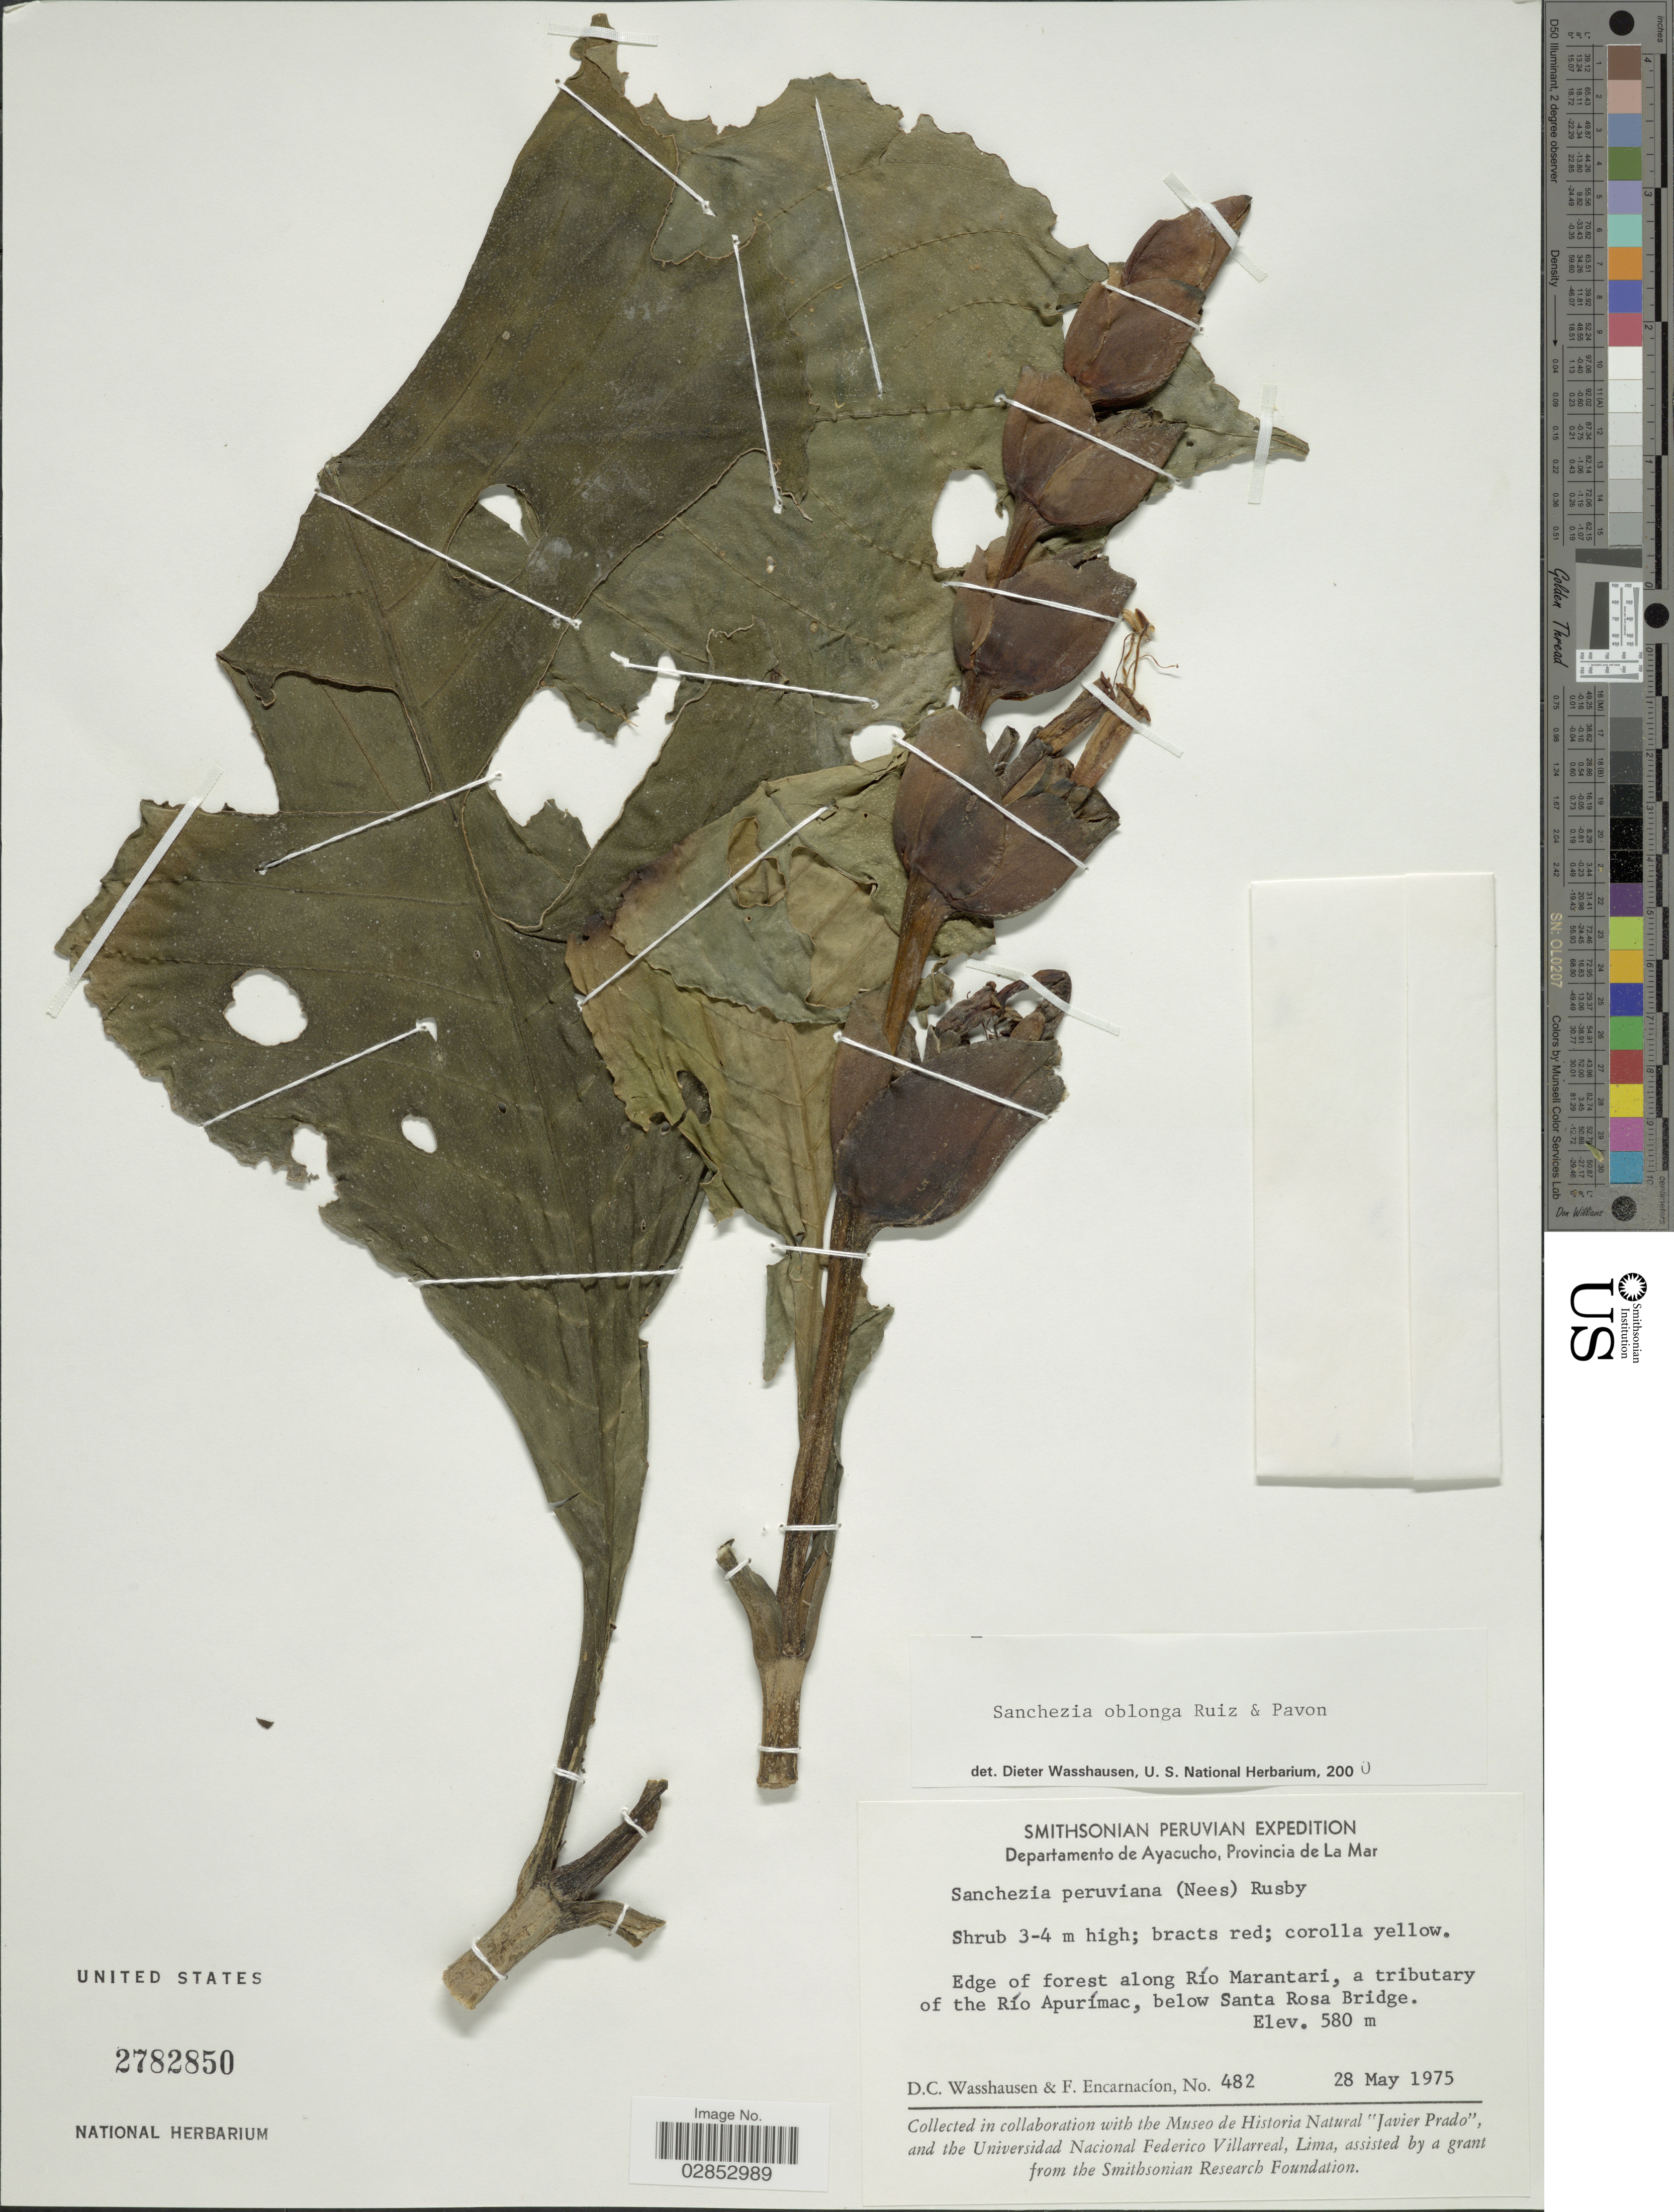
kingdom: Plantae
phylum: Tracheophyta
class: Magnoliopsida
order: Lamiales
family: Acanthaceae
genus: Sanchezia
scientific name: Sanchezia oblonga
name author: Ruiz & Pav.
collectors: D. C. Wasshausen & F. Encarnación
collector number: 482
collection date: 1975-05-28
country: Peru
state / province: Ayacucho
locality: Departamento de Ayacucho, Provincia de La Mar, Edge of forest along Río Marantari, a tributary of the Río Apurímac, below Santa Rosa Bridge.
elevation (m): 580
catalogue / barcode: US 2782850